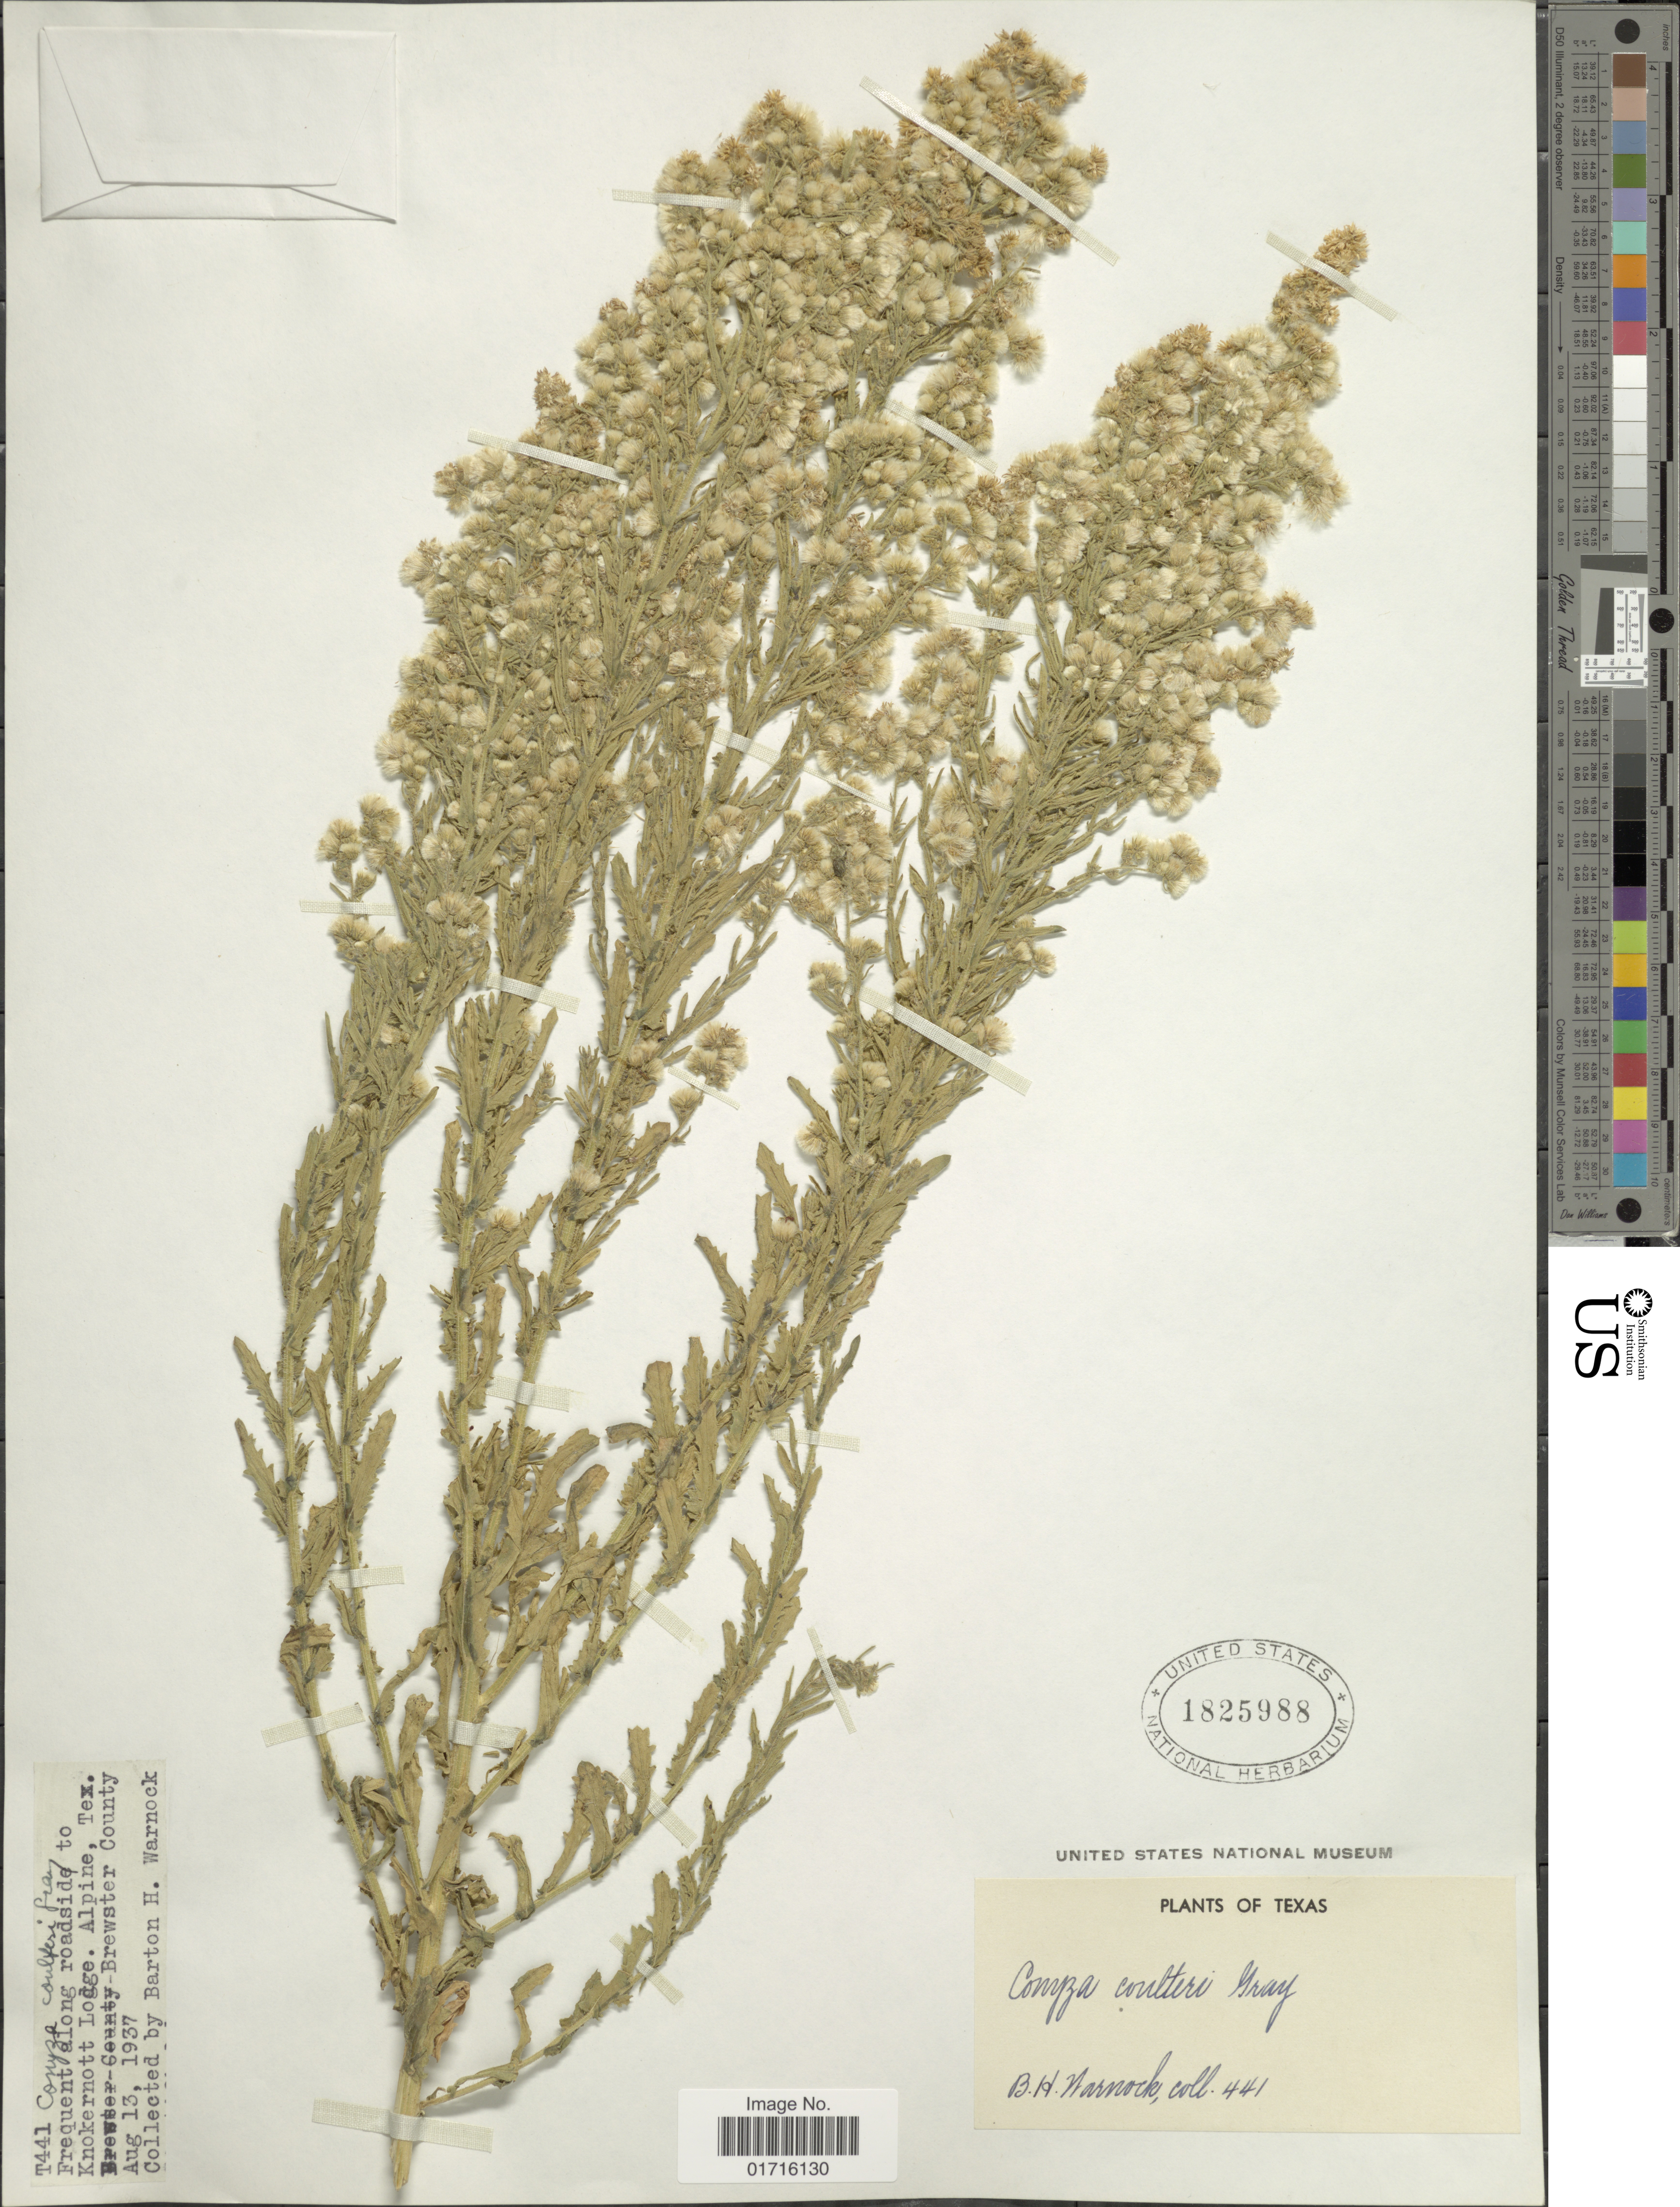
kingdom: Plantae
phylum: Tracheophyta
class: Magnoliopsida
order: Asterales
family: Asteraceae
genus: Conyza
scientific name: Conyza coulteri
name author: A. Gray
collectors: B. H. Warnock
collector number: T441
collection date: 1937-08-13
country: United States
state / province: Texas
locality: Frequent along roadside to Knokernott Lodge. Alpine, Tex. Brewster County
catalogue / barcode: US 1825988